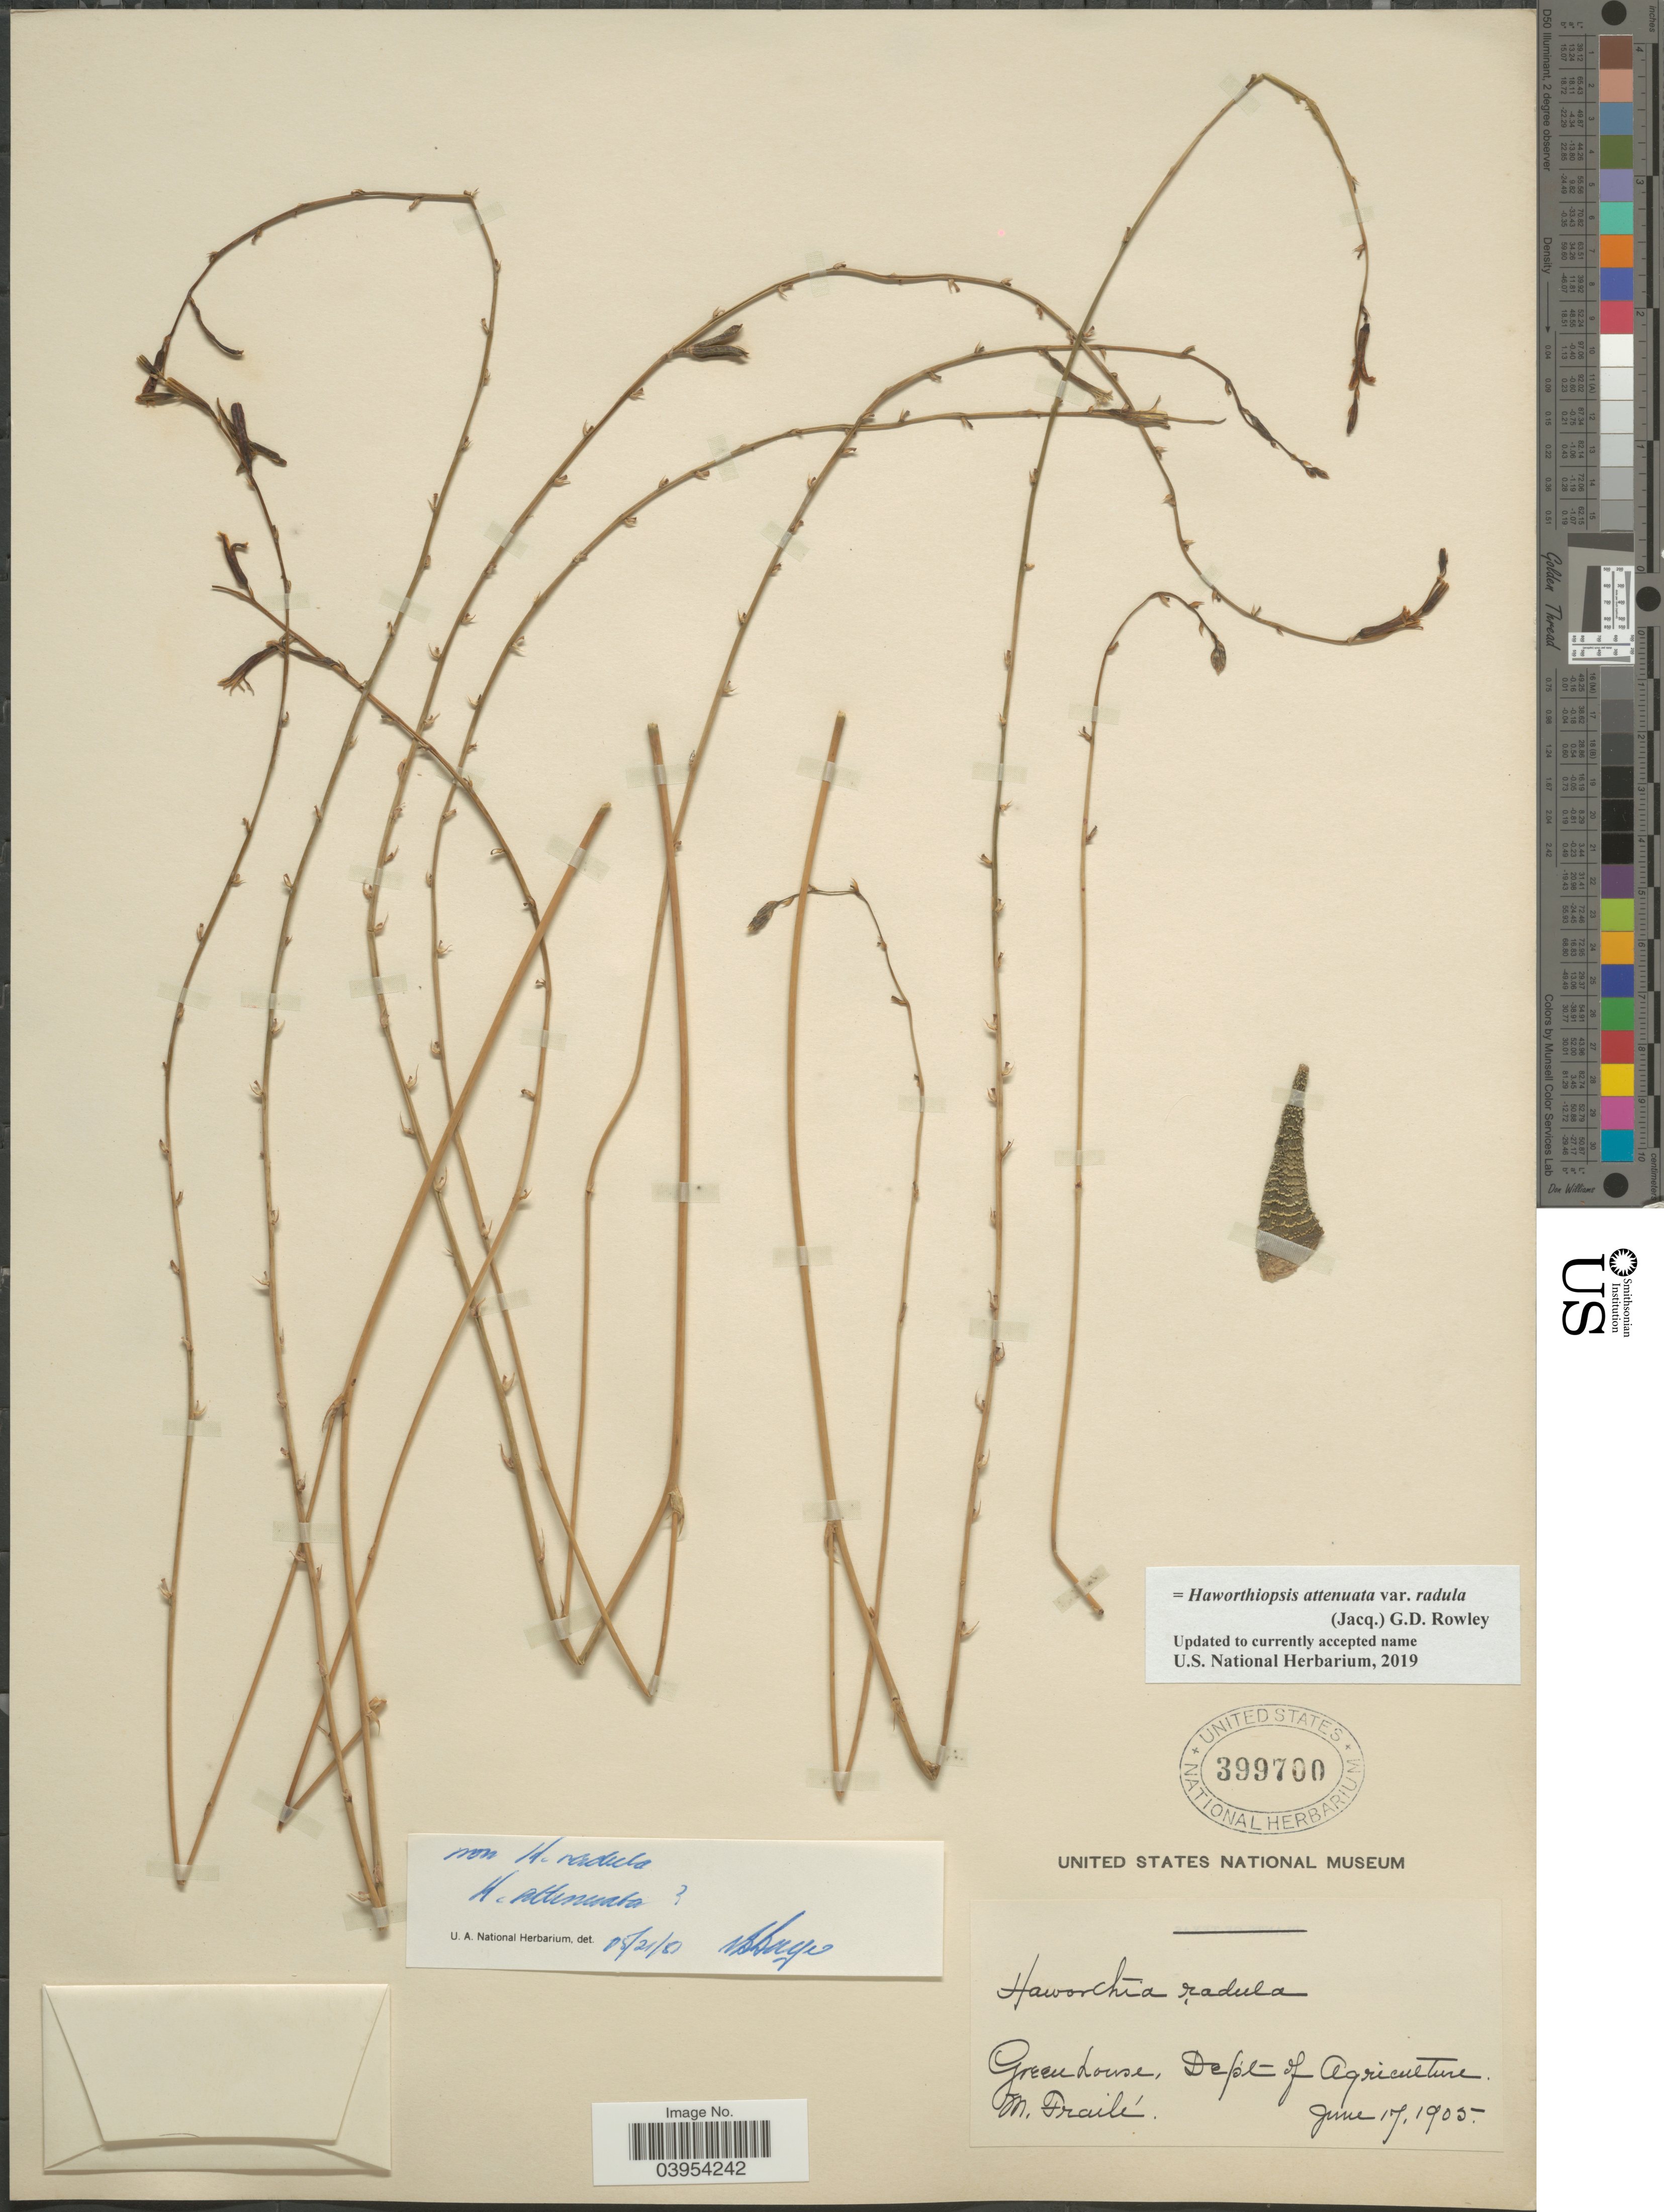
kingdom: Plantae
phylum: Tracheophyta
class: Liliopsida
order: Asparagales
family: Asphodelaceae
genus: Haworthiopsis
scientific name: Haworthiopsis attenuata var. radula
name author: (Jacq.) Breuer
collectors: M. Fraile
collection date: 1905-06-17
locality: Greenhouse, Dept of Agriculture.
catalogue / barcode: US 399700